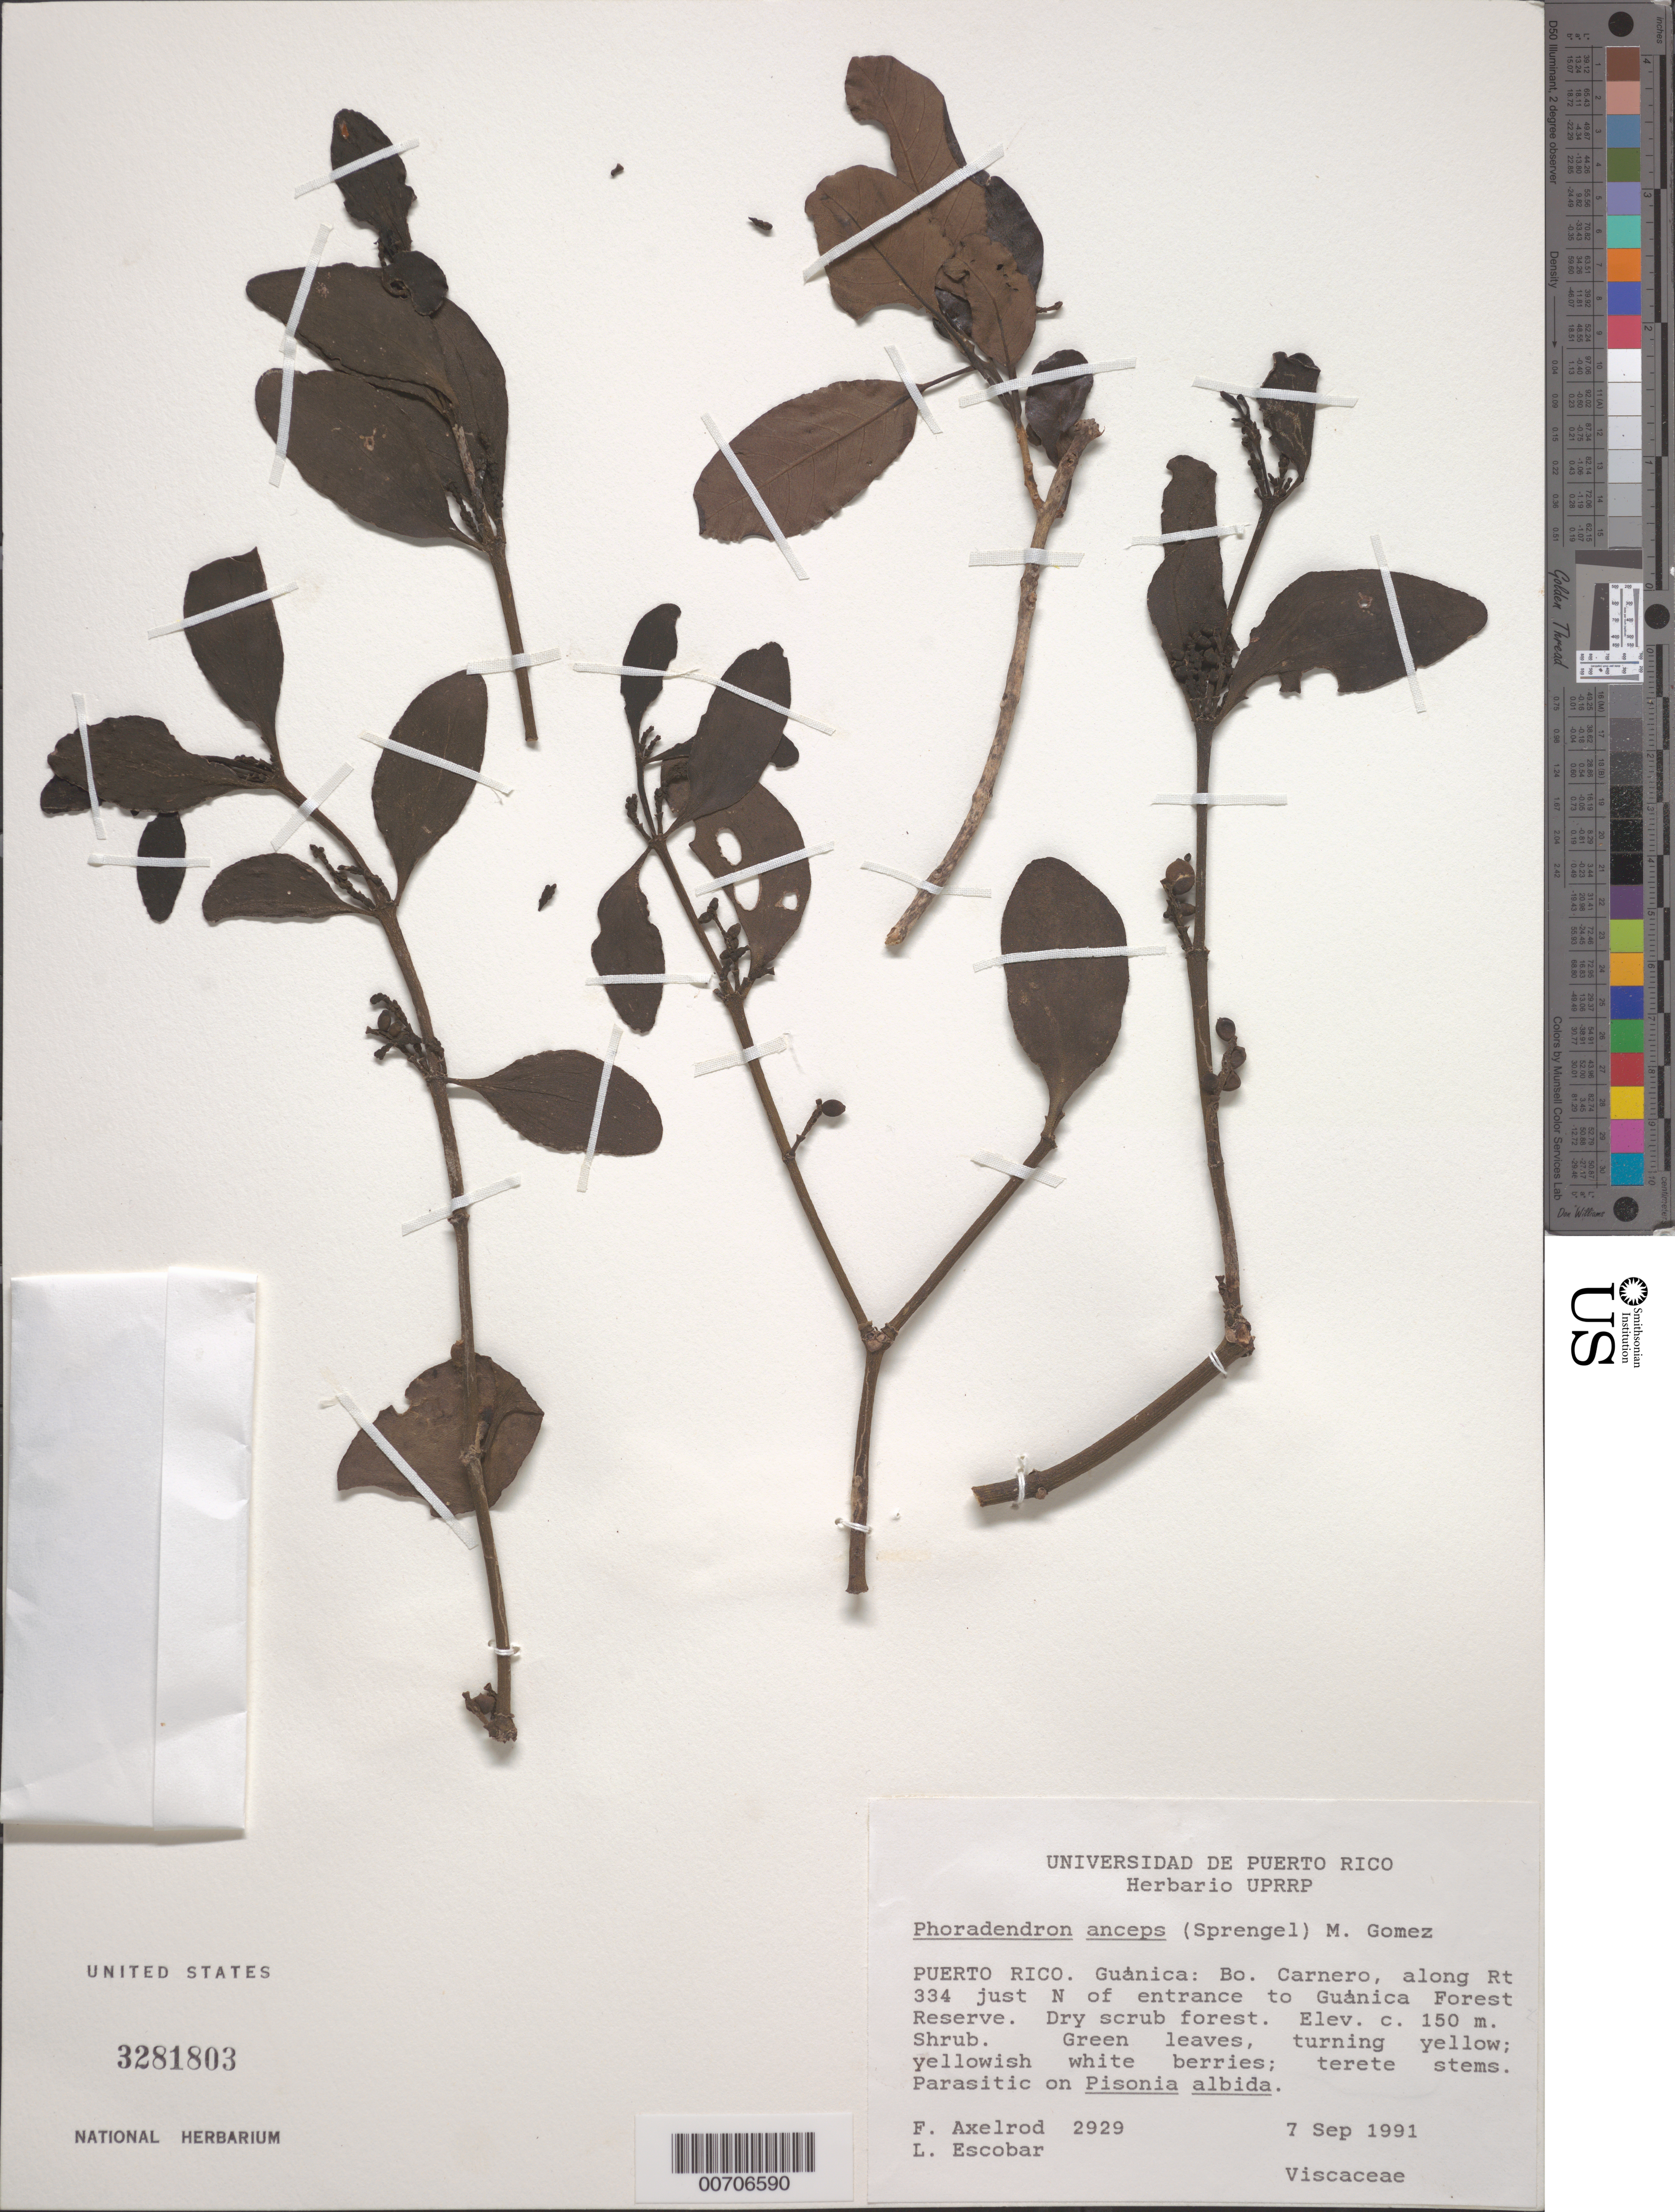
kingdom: Plantae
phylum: Tracheophyta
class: Magnoliopsida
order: Santalales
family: Viscaceae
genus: Phoradendron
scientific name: Phoradendron anceps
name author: (Spreng.) M. Gómez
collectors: F. S. Axelrod & L. Escobar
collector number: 2929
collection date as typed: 07 Sep 1991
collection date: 1991-09-07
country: Puerto Rico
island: Greater Antilles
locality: Guanica: Bo. Carnero, along Rt. 334 just N of entrance to Guanica Foerest Reserve.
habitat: Dry scrub forest; on Pisonia albida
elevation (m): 150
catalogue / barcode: US 3281803